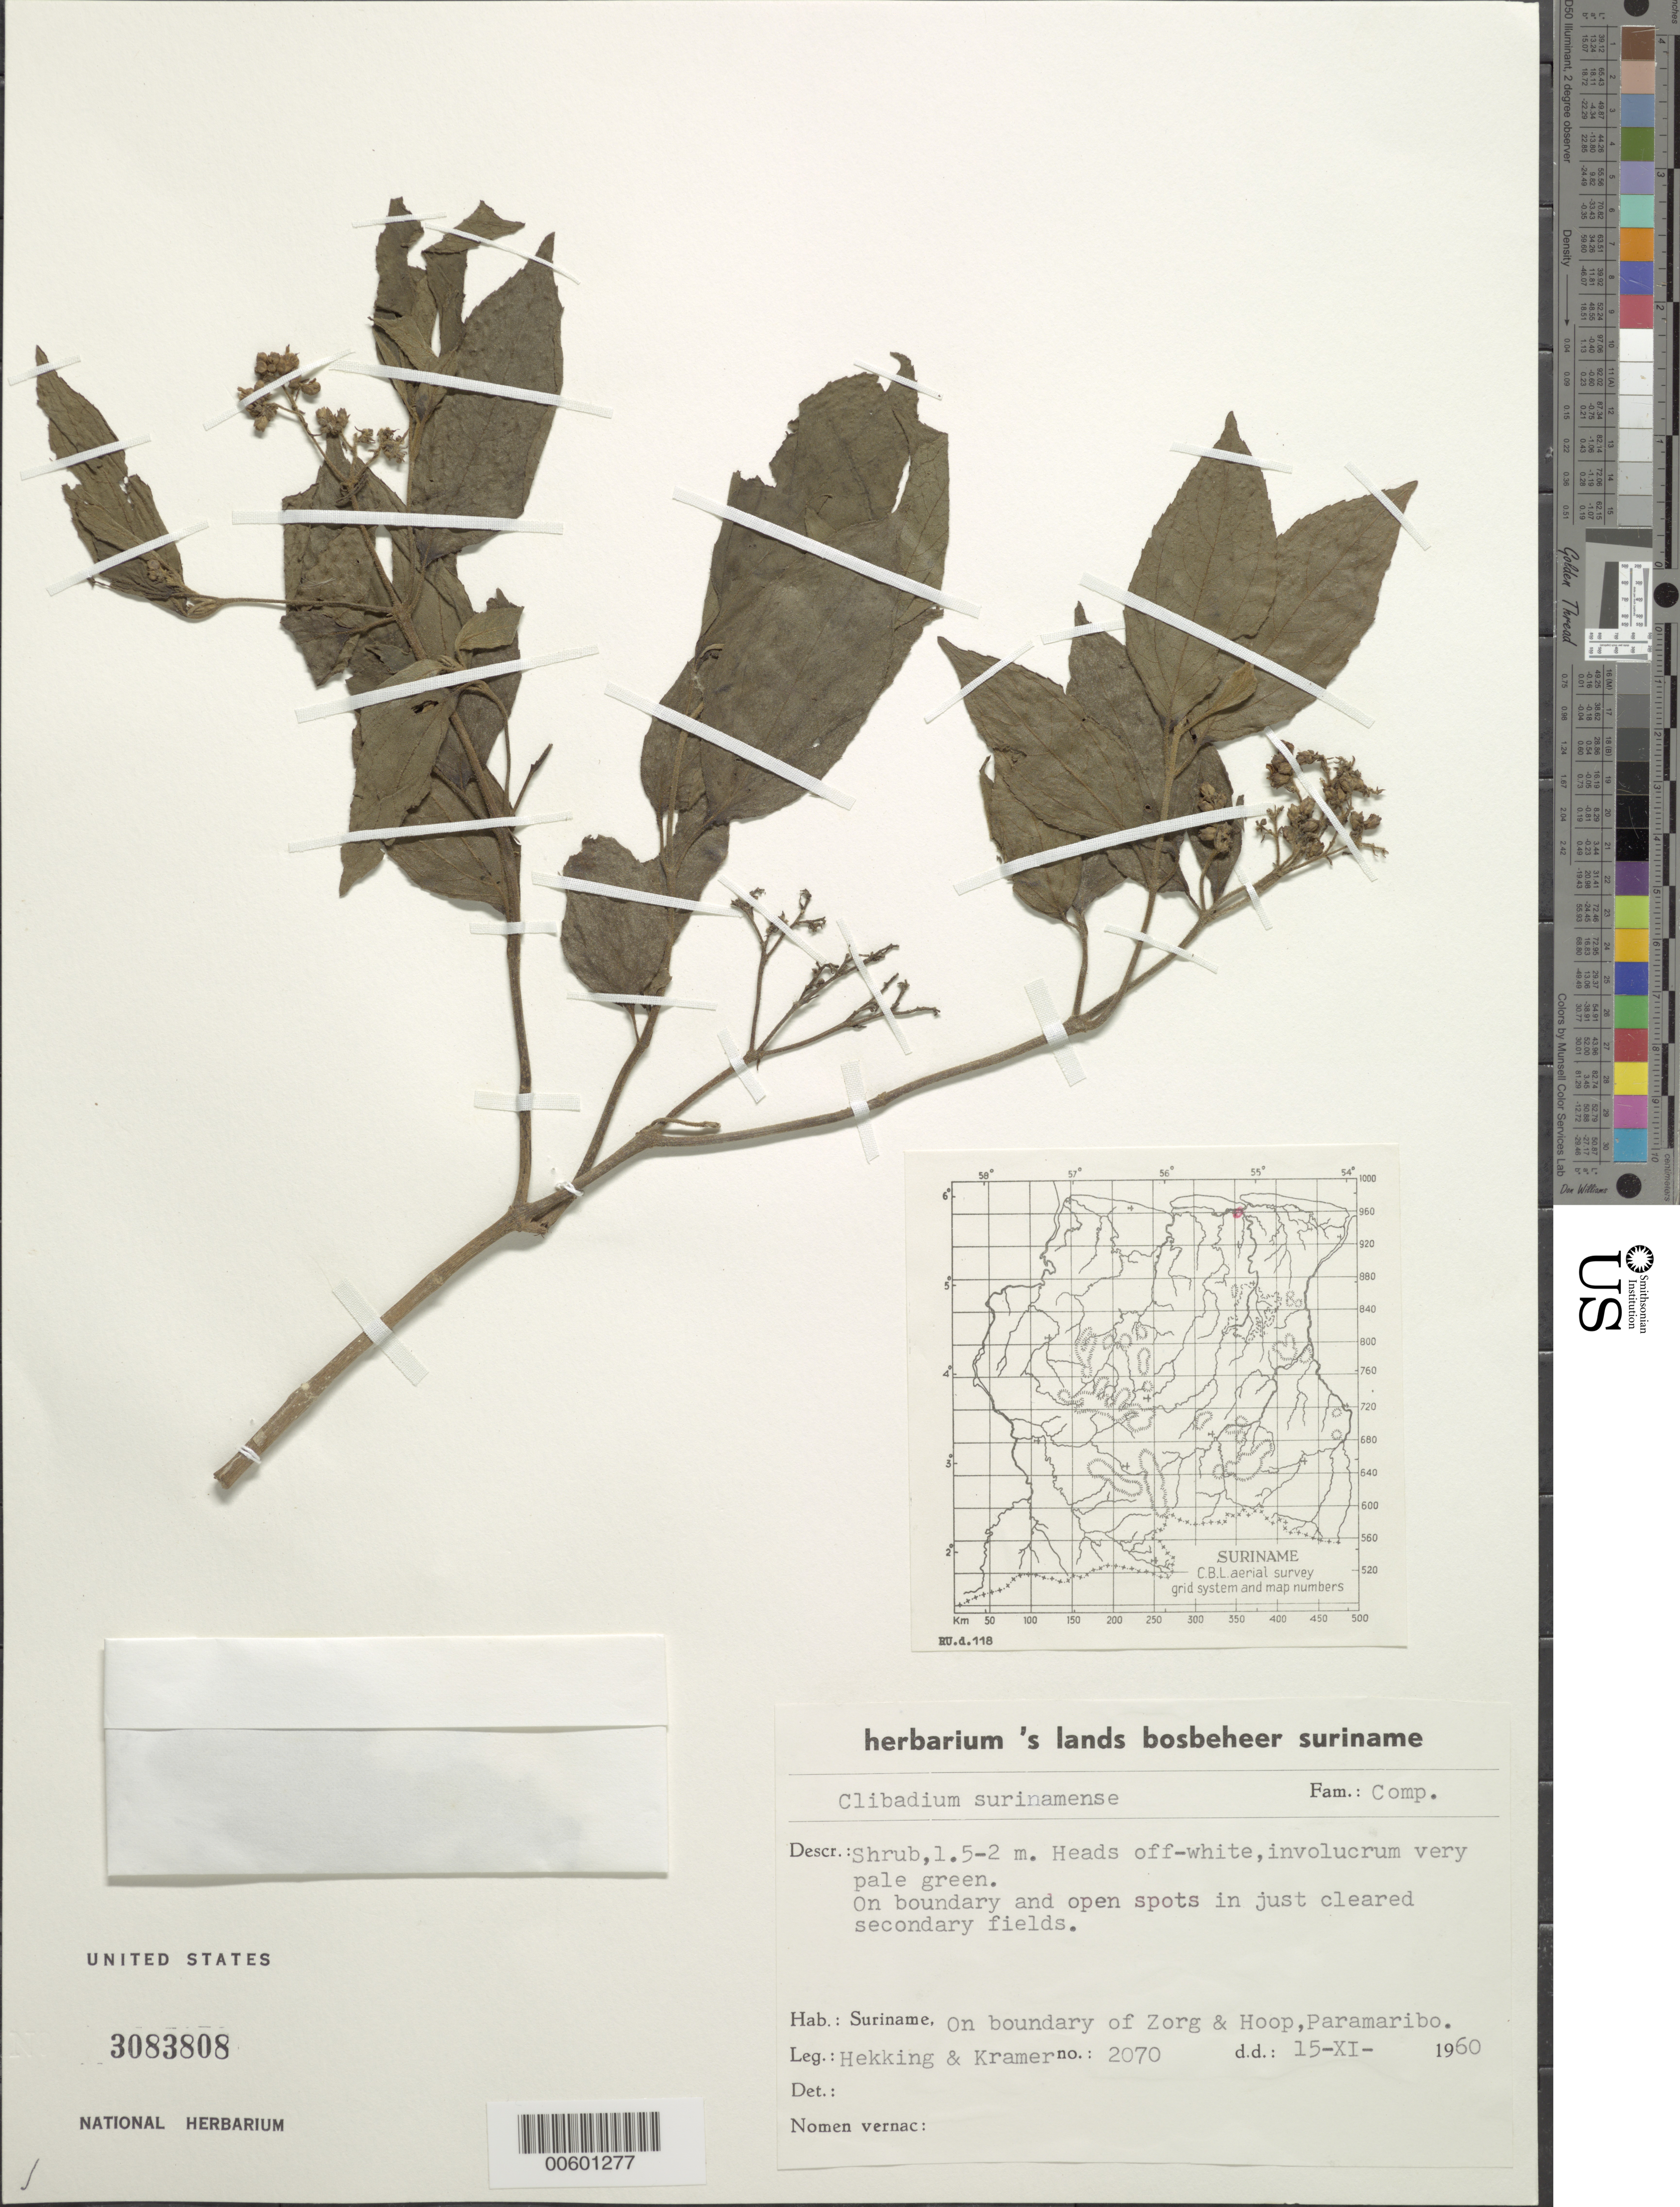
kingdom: Plantae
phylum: Tracheophyta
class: Magnoliopsida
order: Asterales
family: Asteraceae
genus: Clibadium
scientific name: Clibadium surinamense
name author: L.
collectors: W. H. A. Hekking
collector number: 2070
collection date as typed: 15-Nov-60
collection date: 1960-11-15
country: Suriname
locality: Paramaribo, boundary of Zorg & Hoop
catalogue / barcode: US 3083808